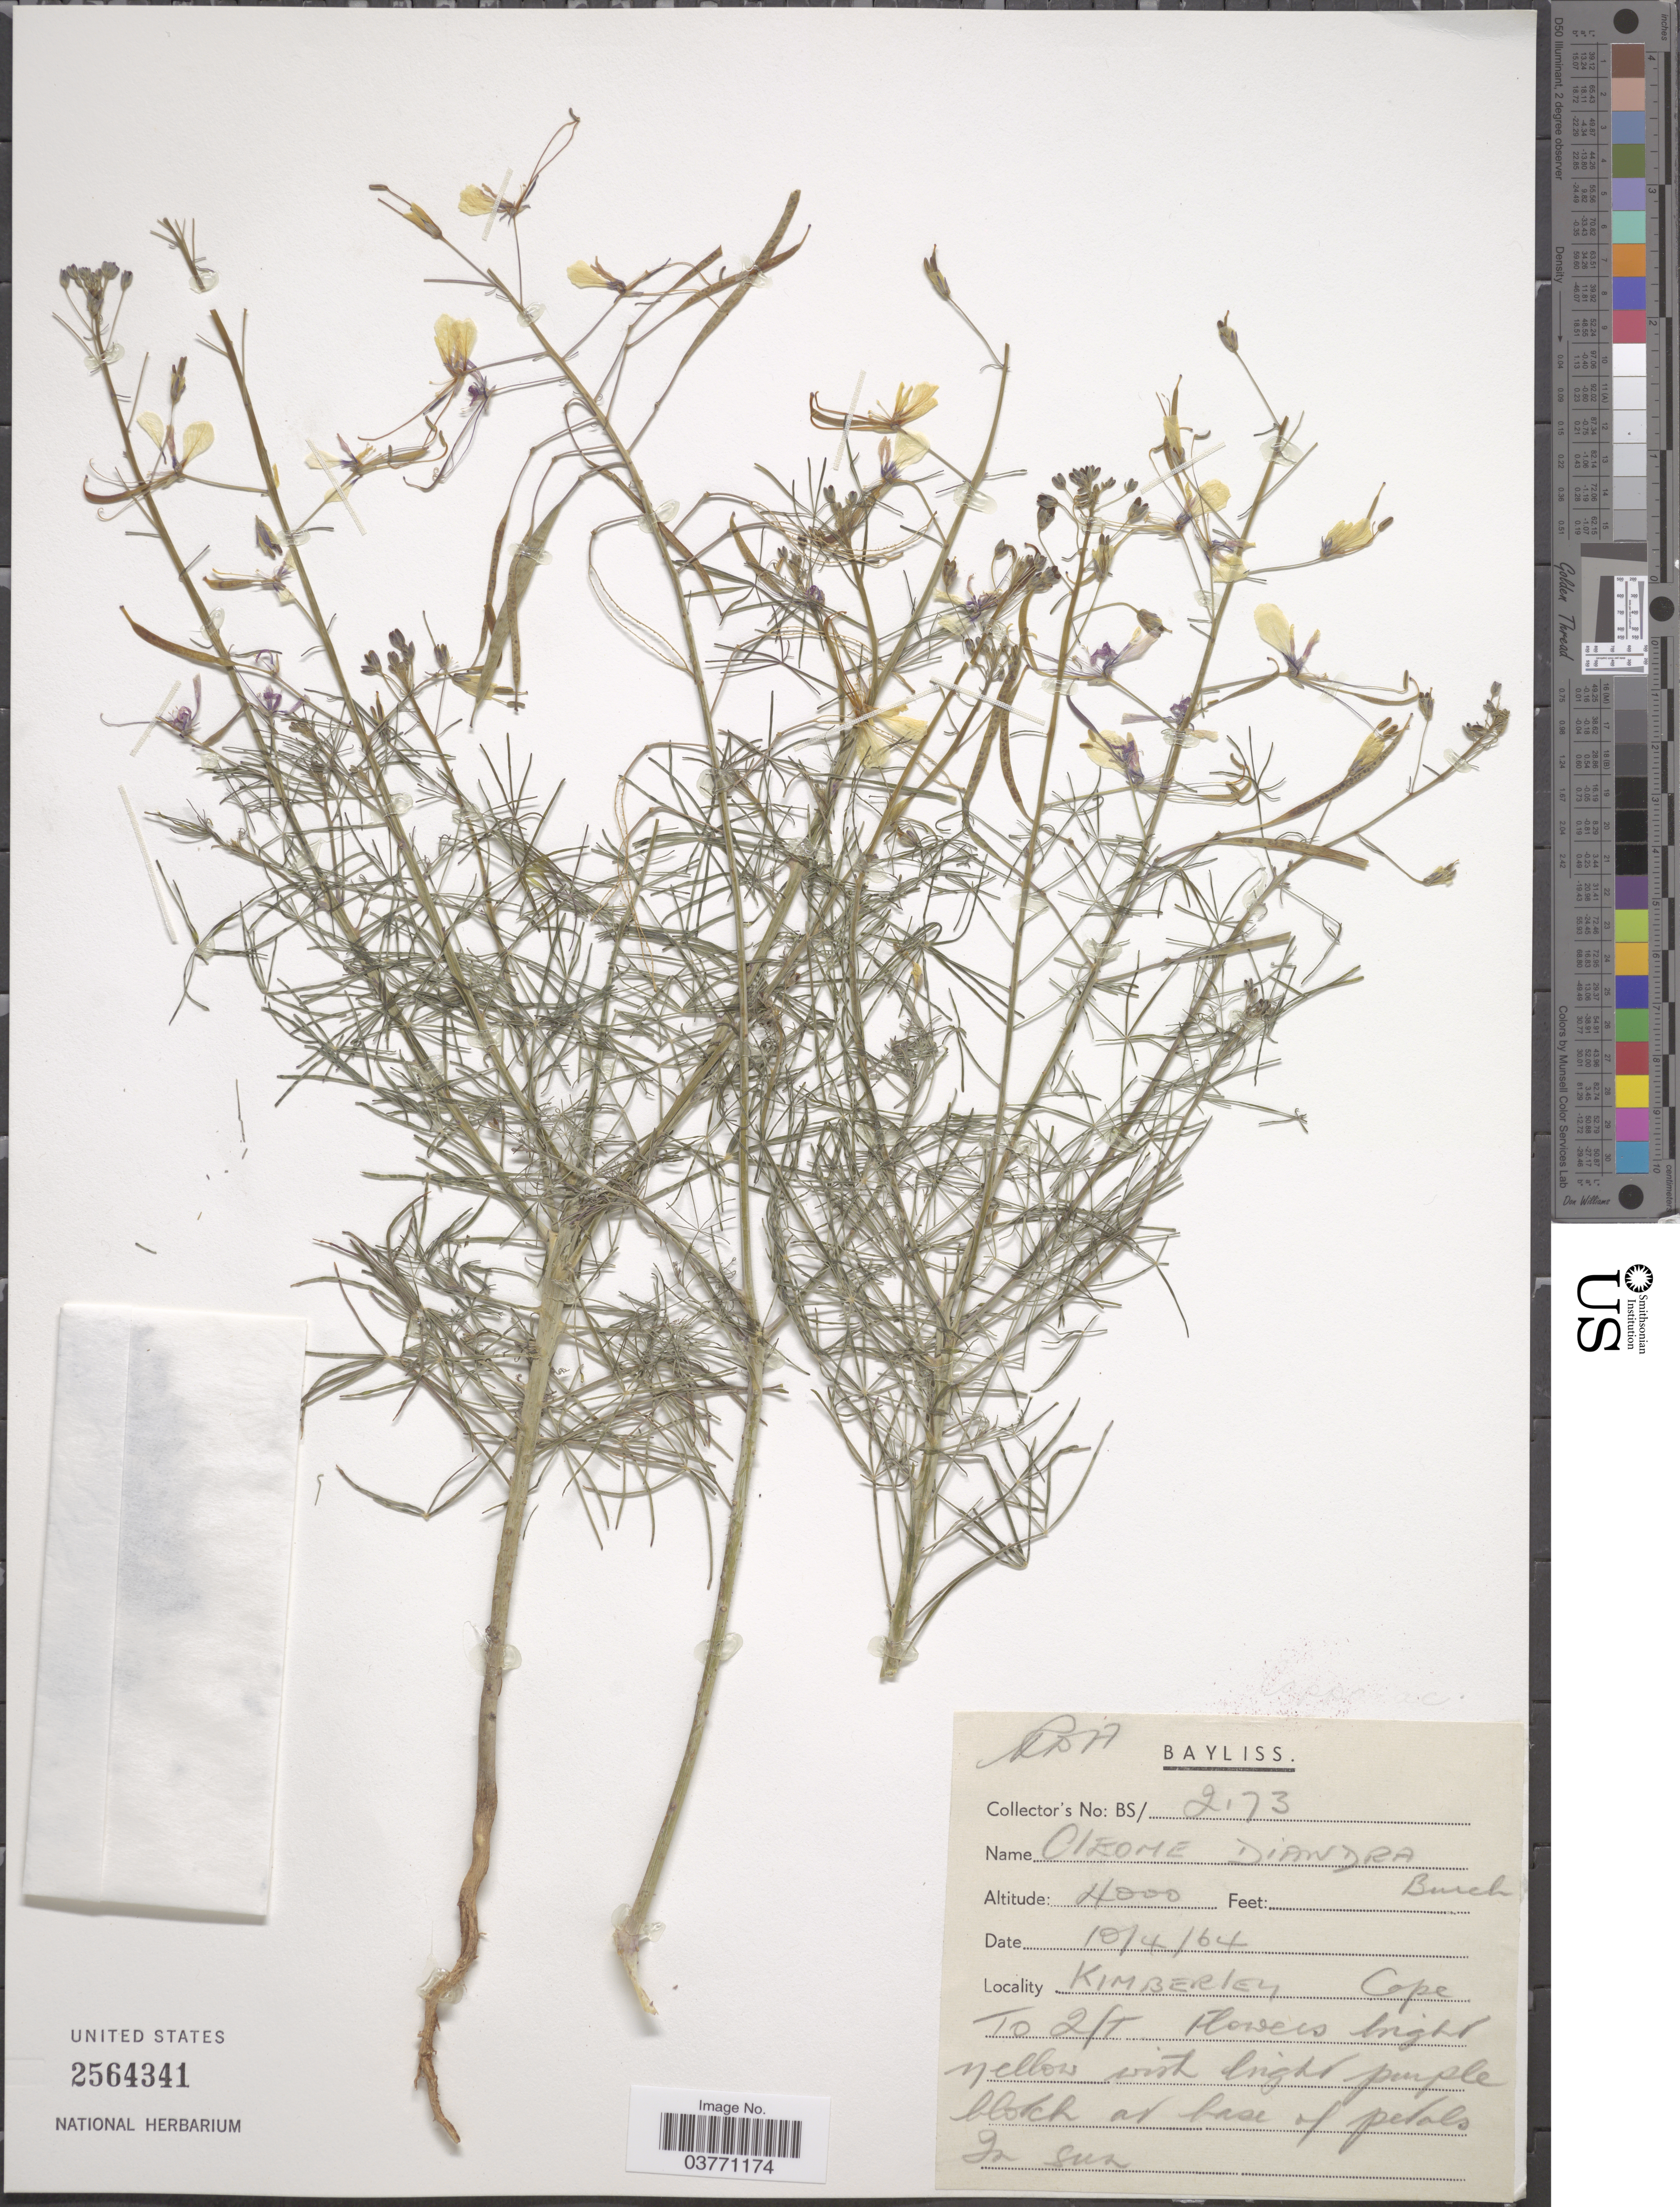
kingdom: Plantae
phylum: Tracheophyta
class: Magnoliopsida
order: Brassicales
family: Cleomaceae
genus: Coalisina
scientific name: Coalisina angustifolia var. diandra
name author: (Burch.) Roalson & J.C. Hall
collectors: Bayliss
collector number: BS/2173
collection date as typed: Transcribed d/m/y: 10/4/64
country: South Africa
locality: Kimberley Cape.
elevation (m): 1219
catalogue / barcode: US 2564341